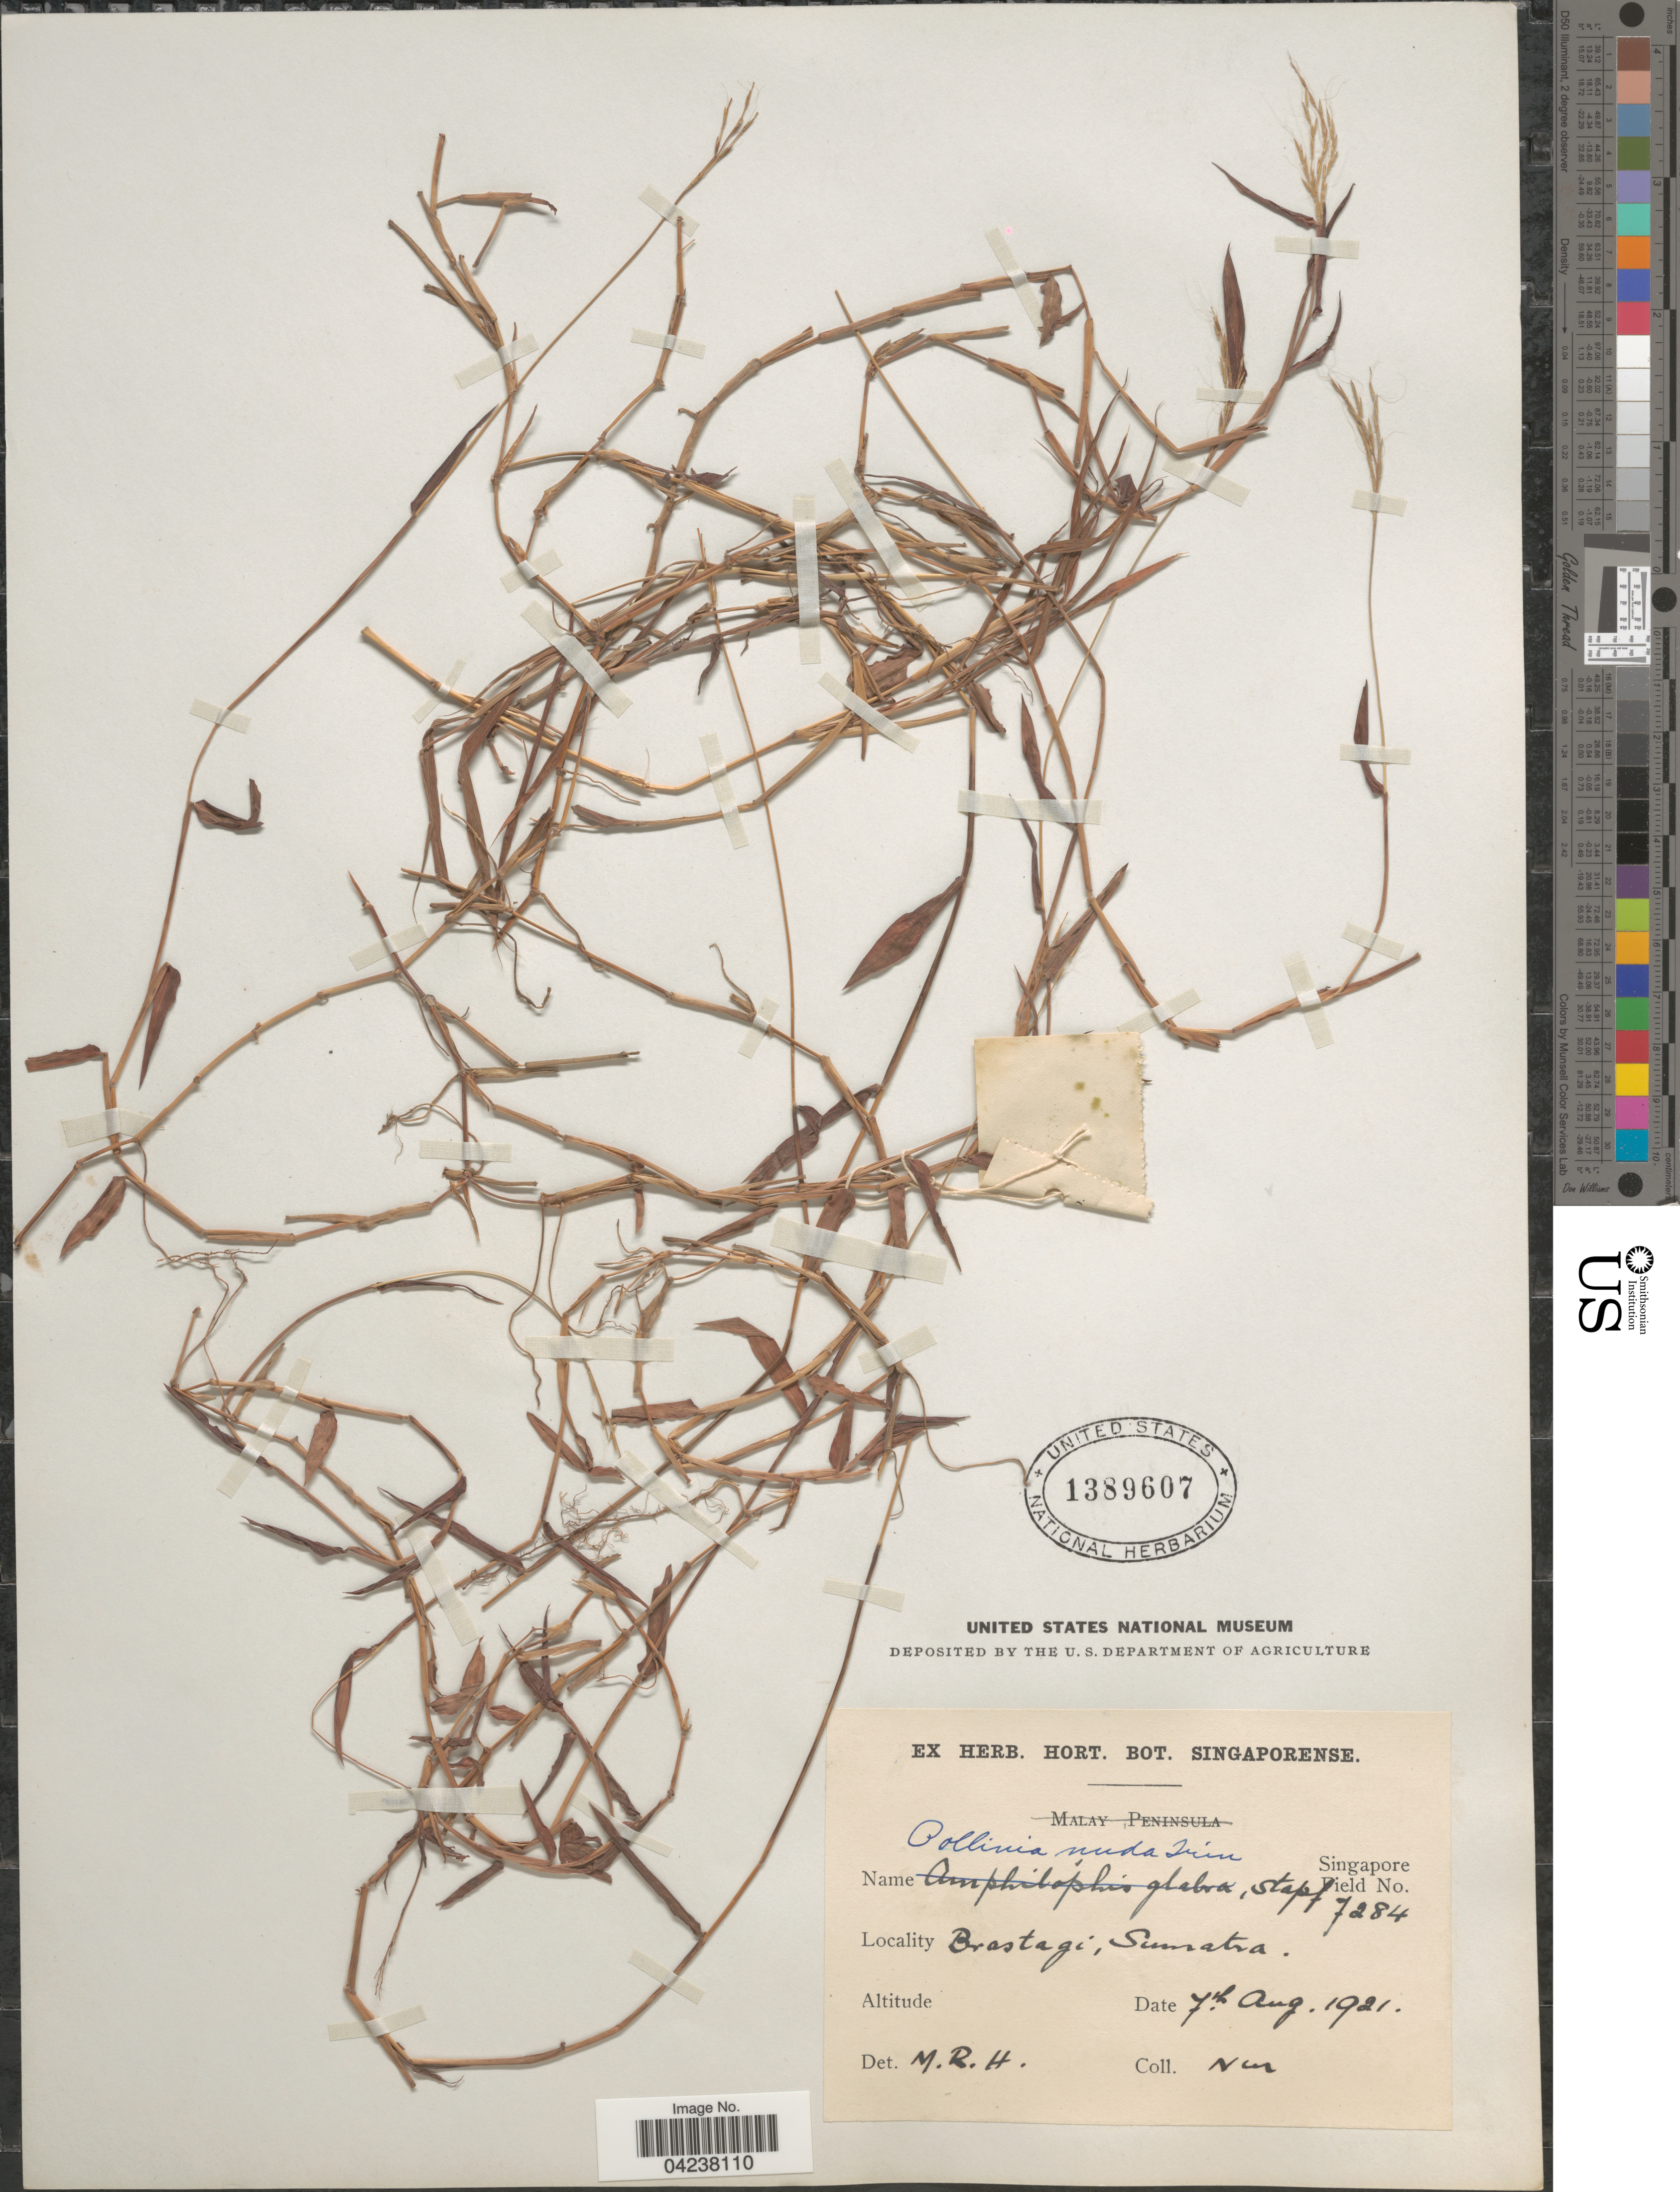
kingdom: Plantae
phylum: Tracheophyta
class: Liliopsida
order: Poales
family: Poaceae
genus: Microstegium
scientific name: Microstegium nudum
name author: (Trin.) A. Camus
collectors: -. Nur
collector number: Singapore Field 7284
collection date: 1921-08-07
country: Indonesia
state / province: Sumatra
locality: Brastagi.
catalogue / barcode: US 1389607